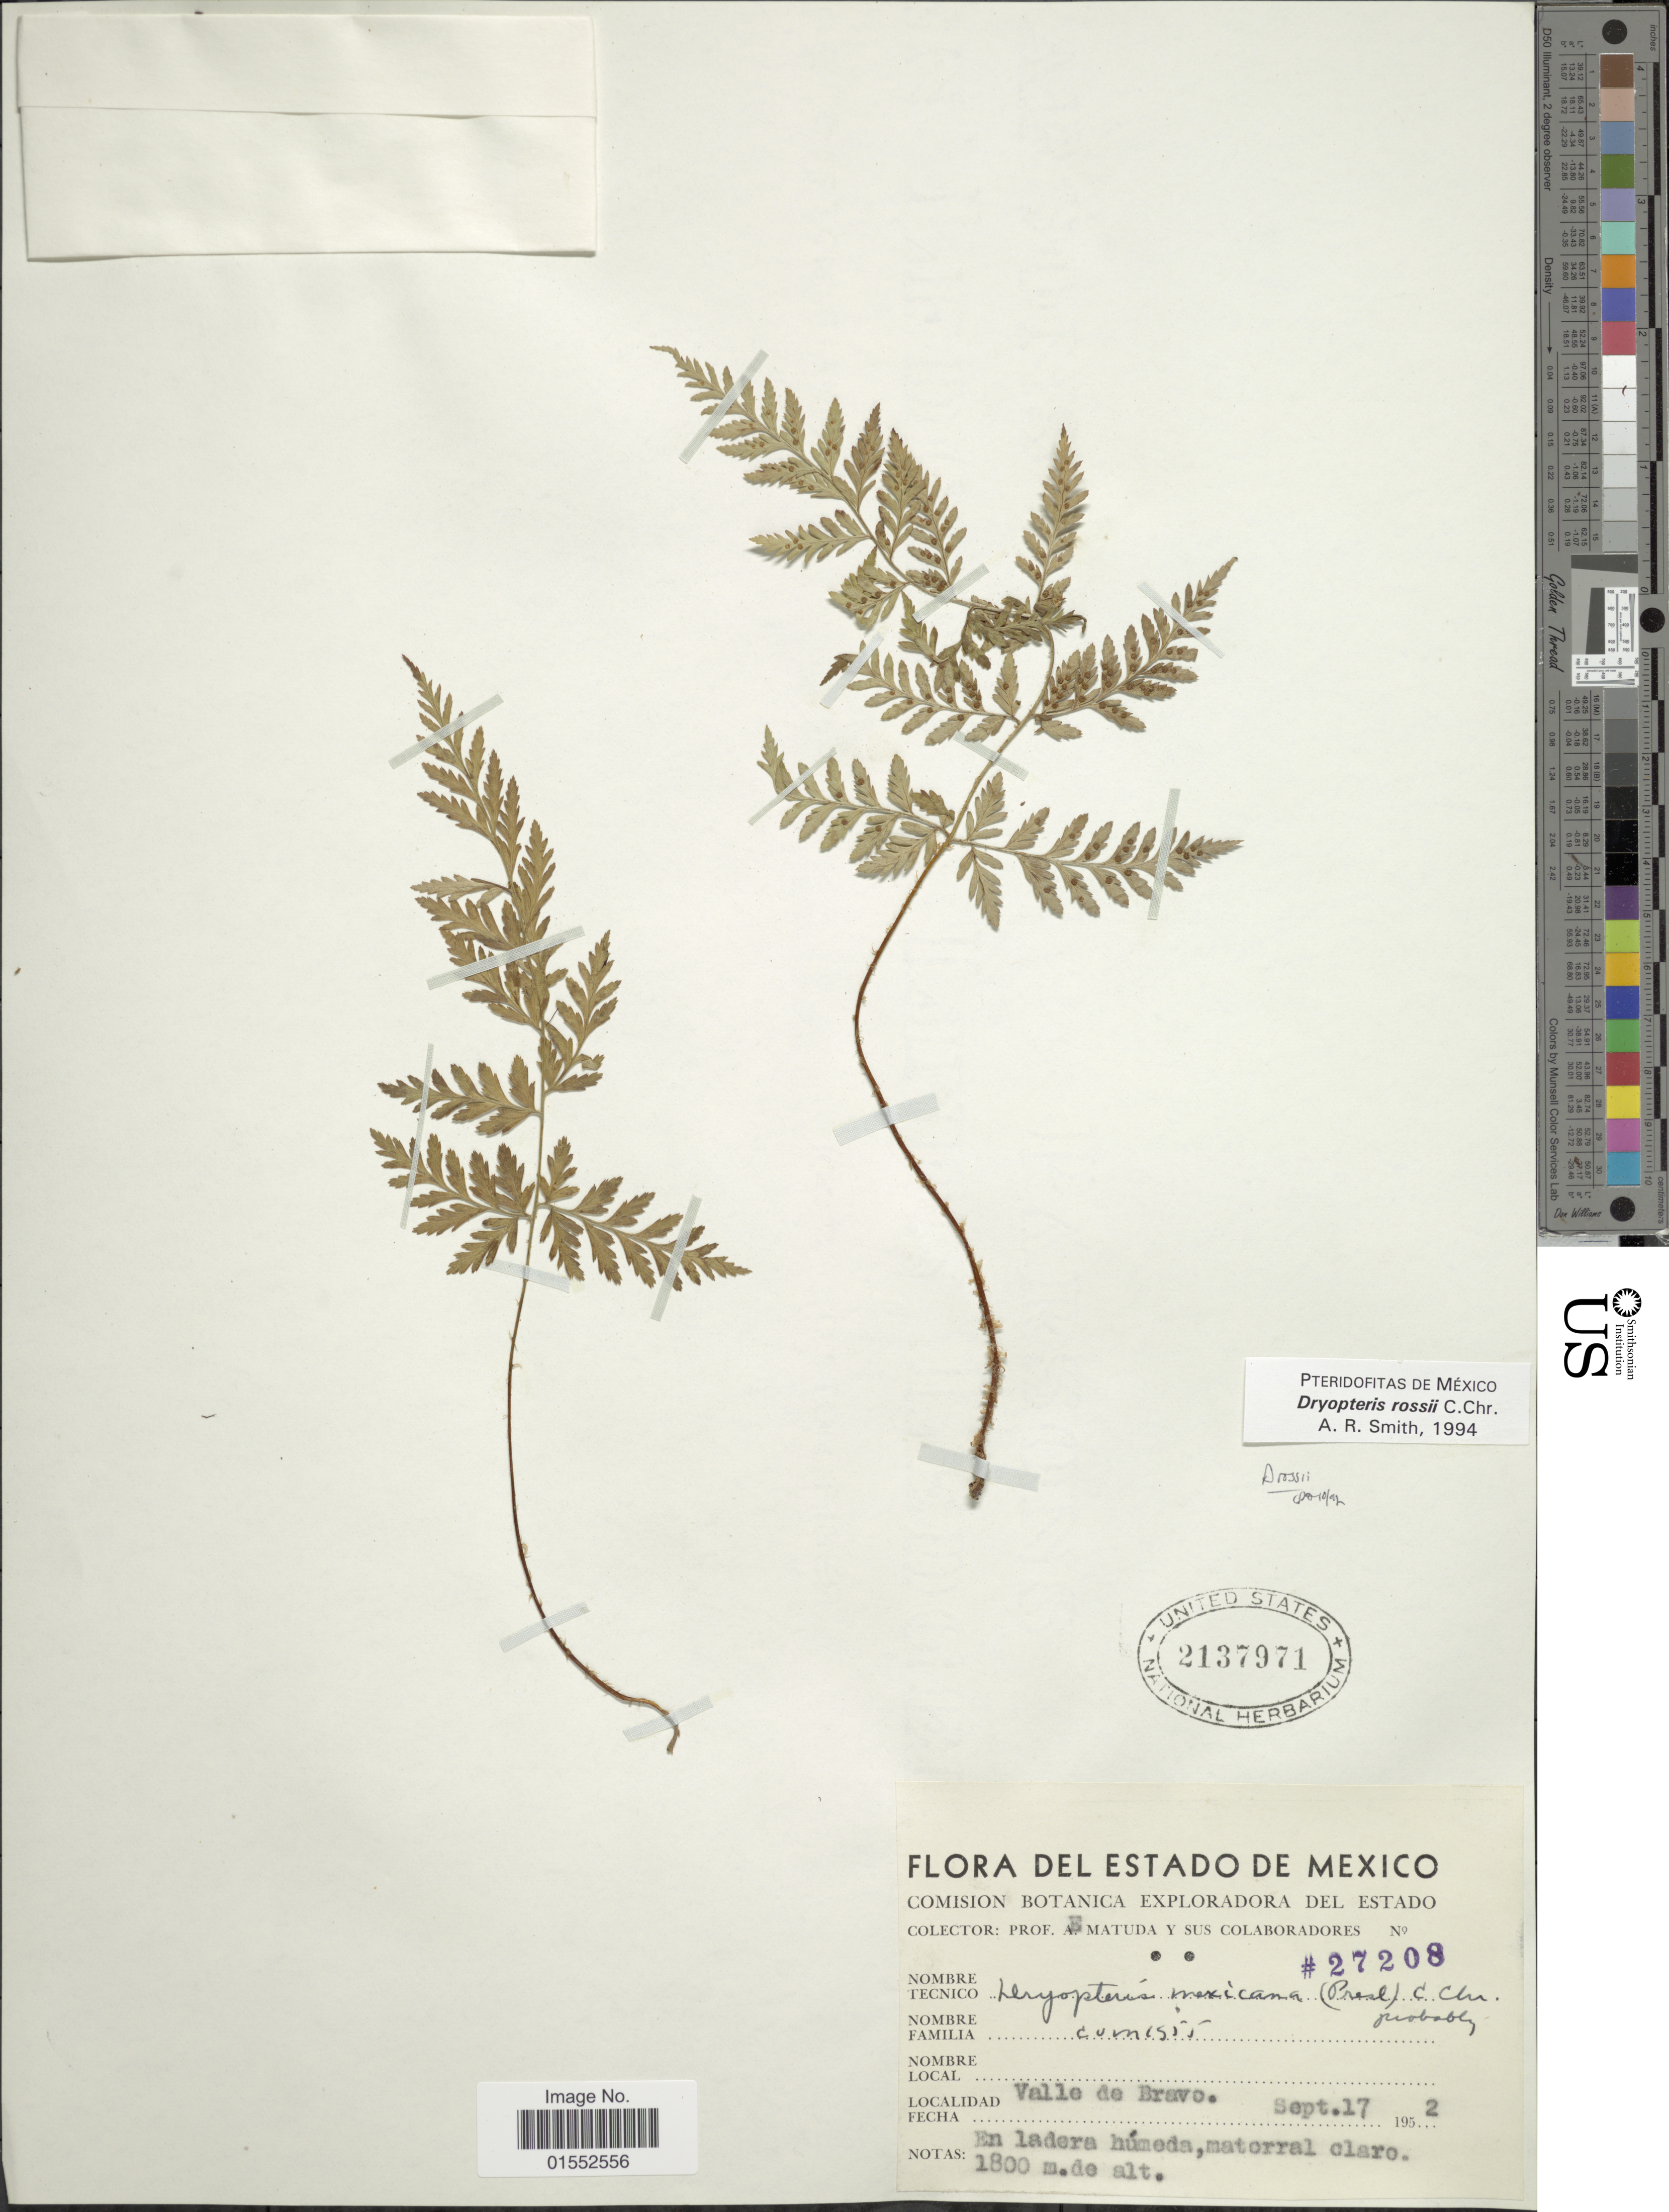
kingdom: Plantae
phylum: Tracheophyta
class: Polypodiopsida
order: Polypodiales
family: Dryopteridaceae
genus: Dryopteris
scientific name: Dryopteris rossii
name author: C. Chr.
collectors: E. Matuda & Sus Colaboradores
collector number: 27208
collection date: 1952-08-17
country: Mexico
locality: Valle de Bravo. En ladera humeda, matorral claro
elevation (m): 1800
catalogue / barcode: US 2137971